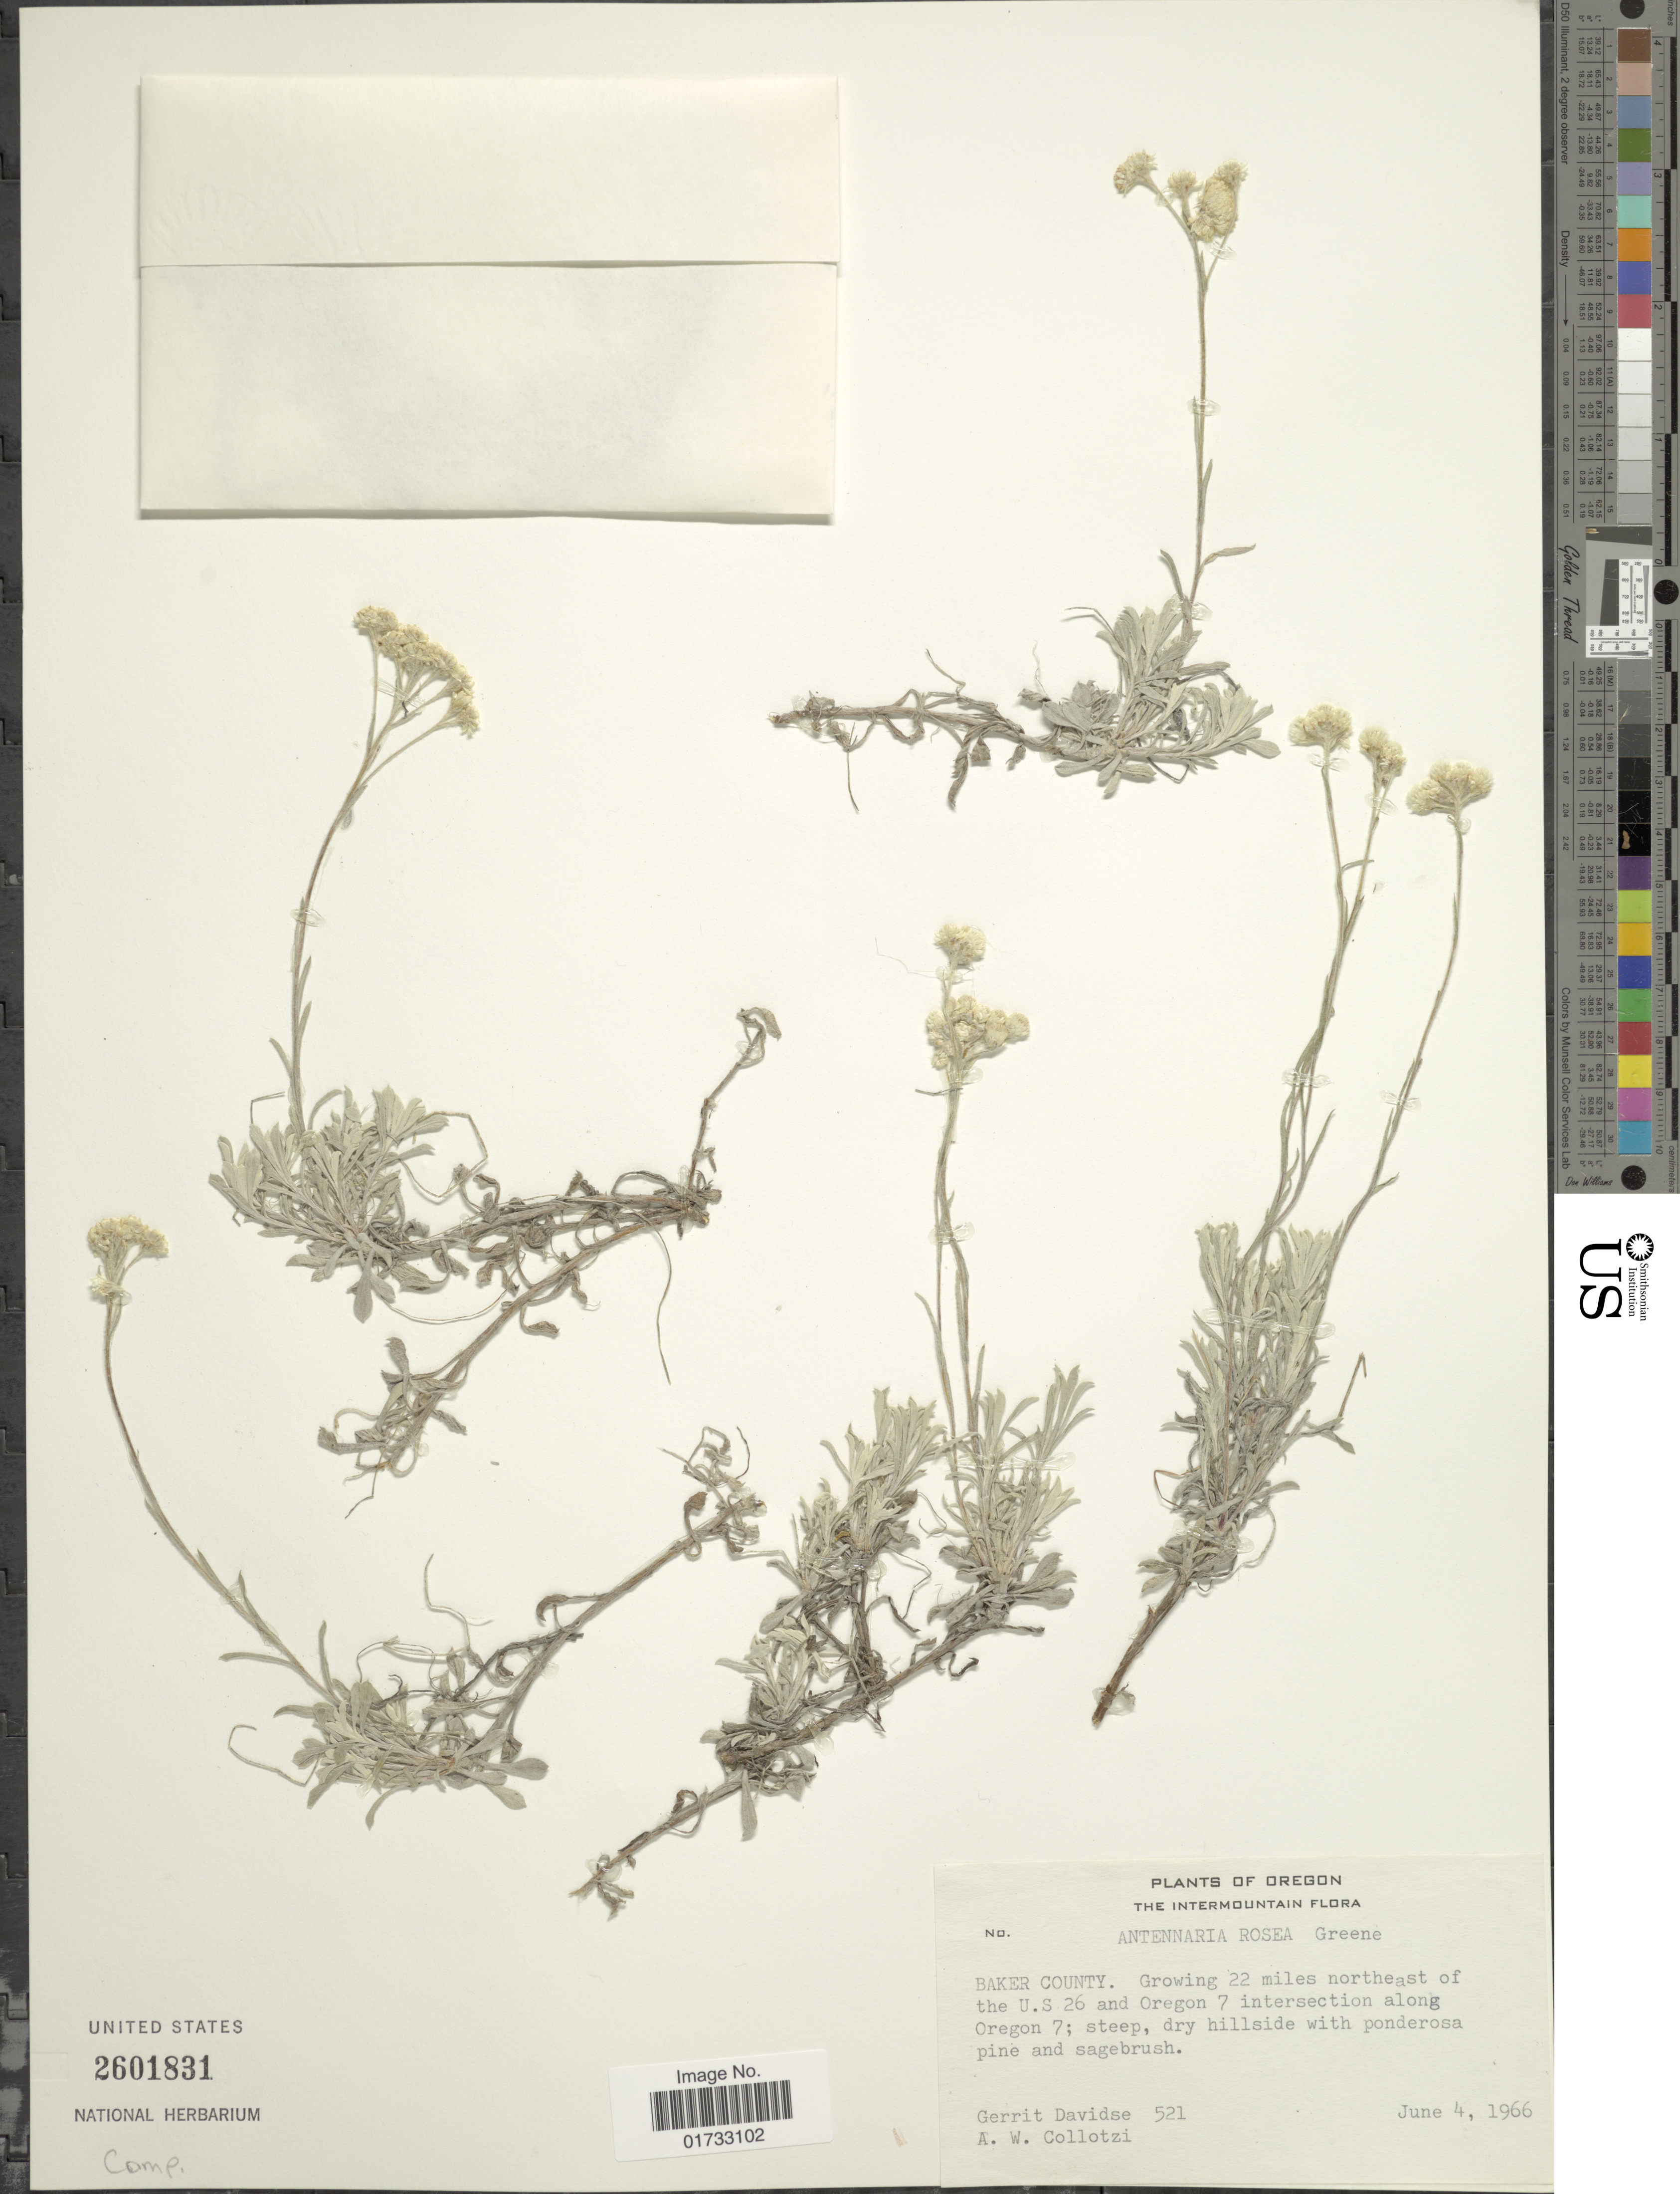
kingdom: Plantae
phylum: Tracheophyta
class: Magnoliopsida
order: Asterales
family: Asteraceae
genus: Antennaria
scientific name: Antennaria rosea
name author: Greene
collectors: G. Davidse & A. W. Collotzi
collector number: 521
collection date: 1966-06-04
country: United States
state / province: Oregon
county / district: Baker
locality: Intermountain, Baker County, growing 22 miles northeast of the U.S. 26 and Oregon 7 intersection along Oregon 7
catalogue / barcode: US 2601831